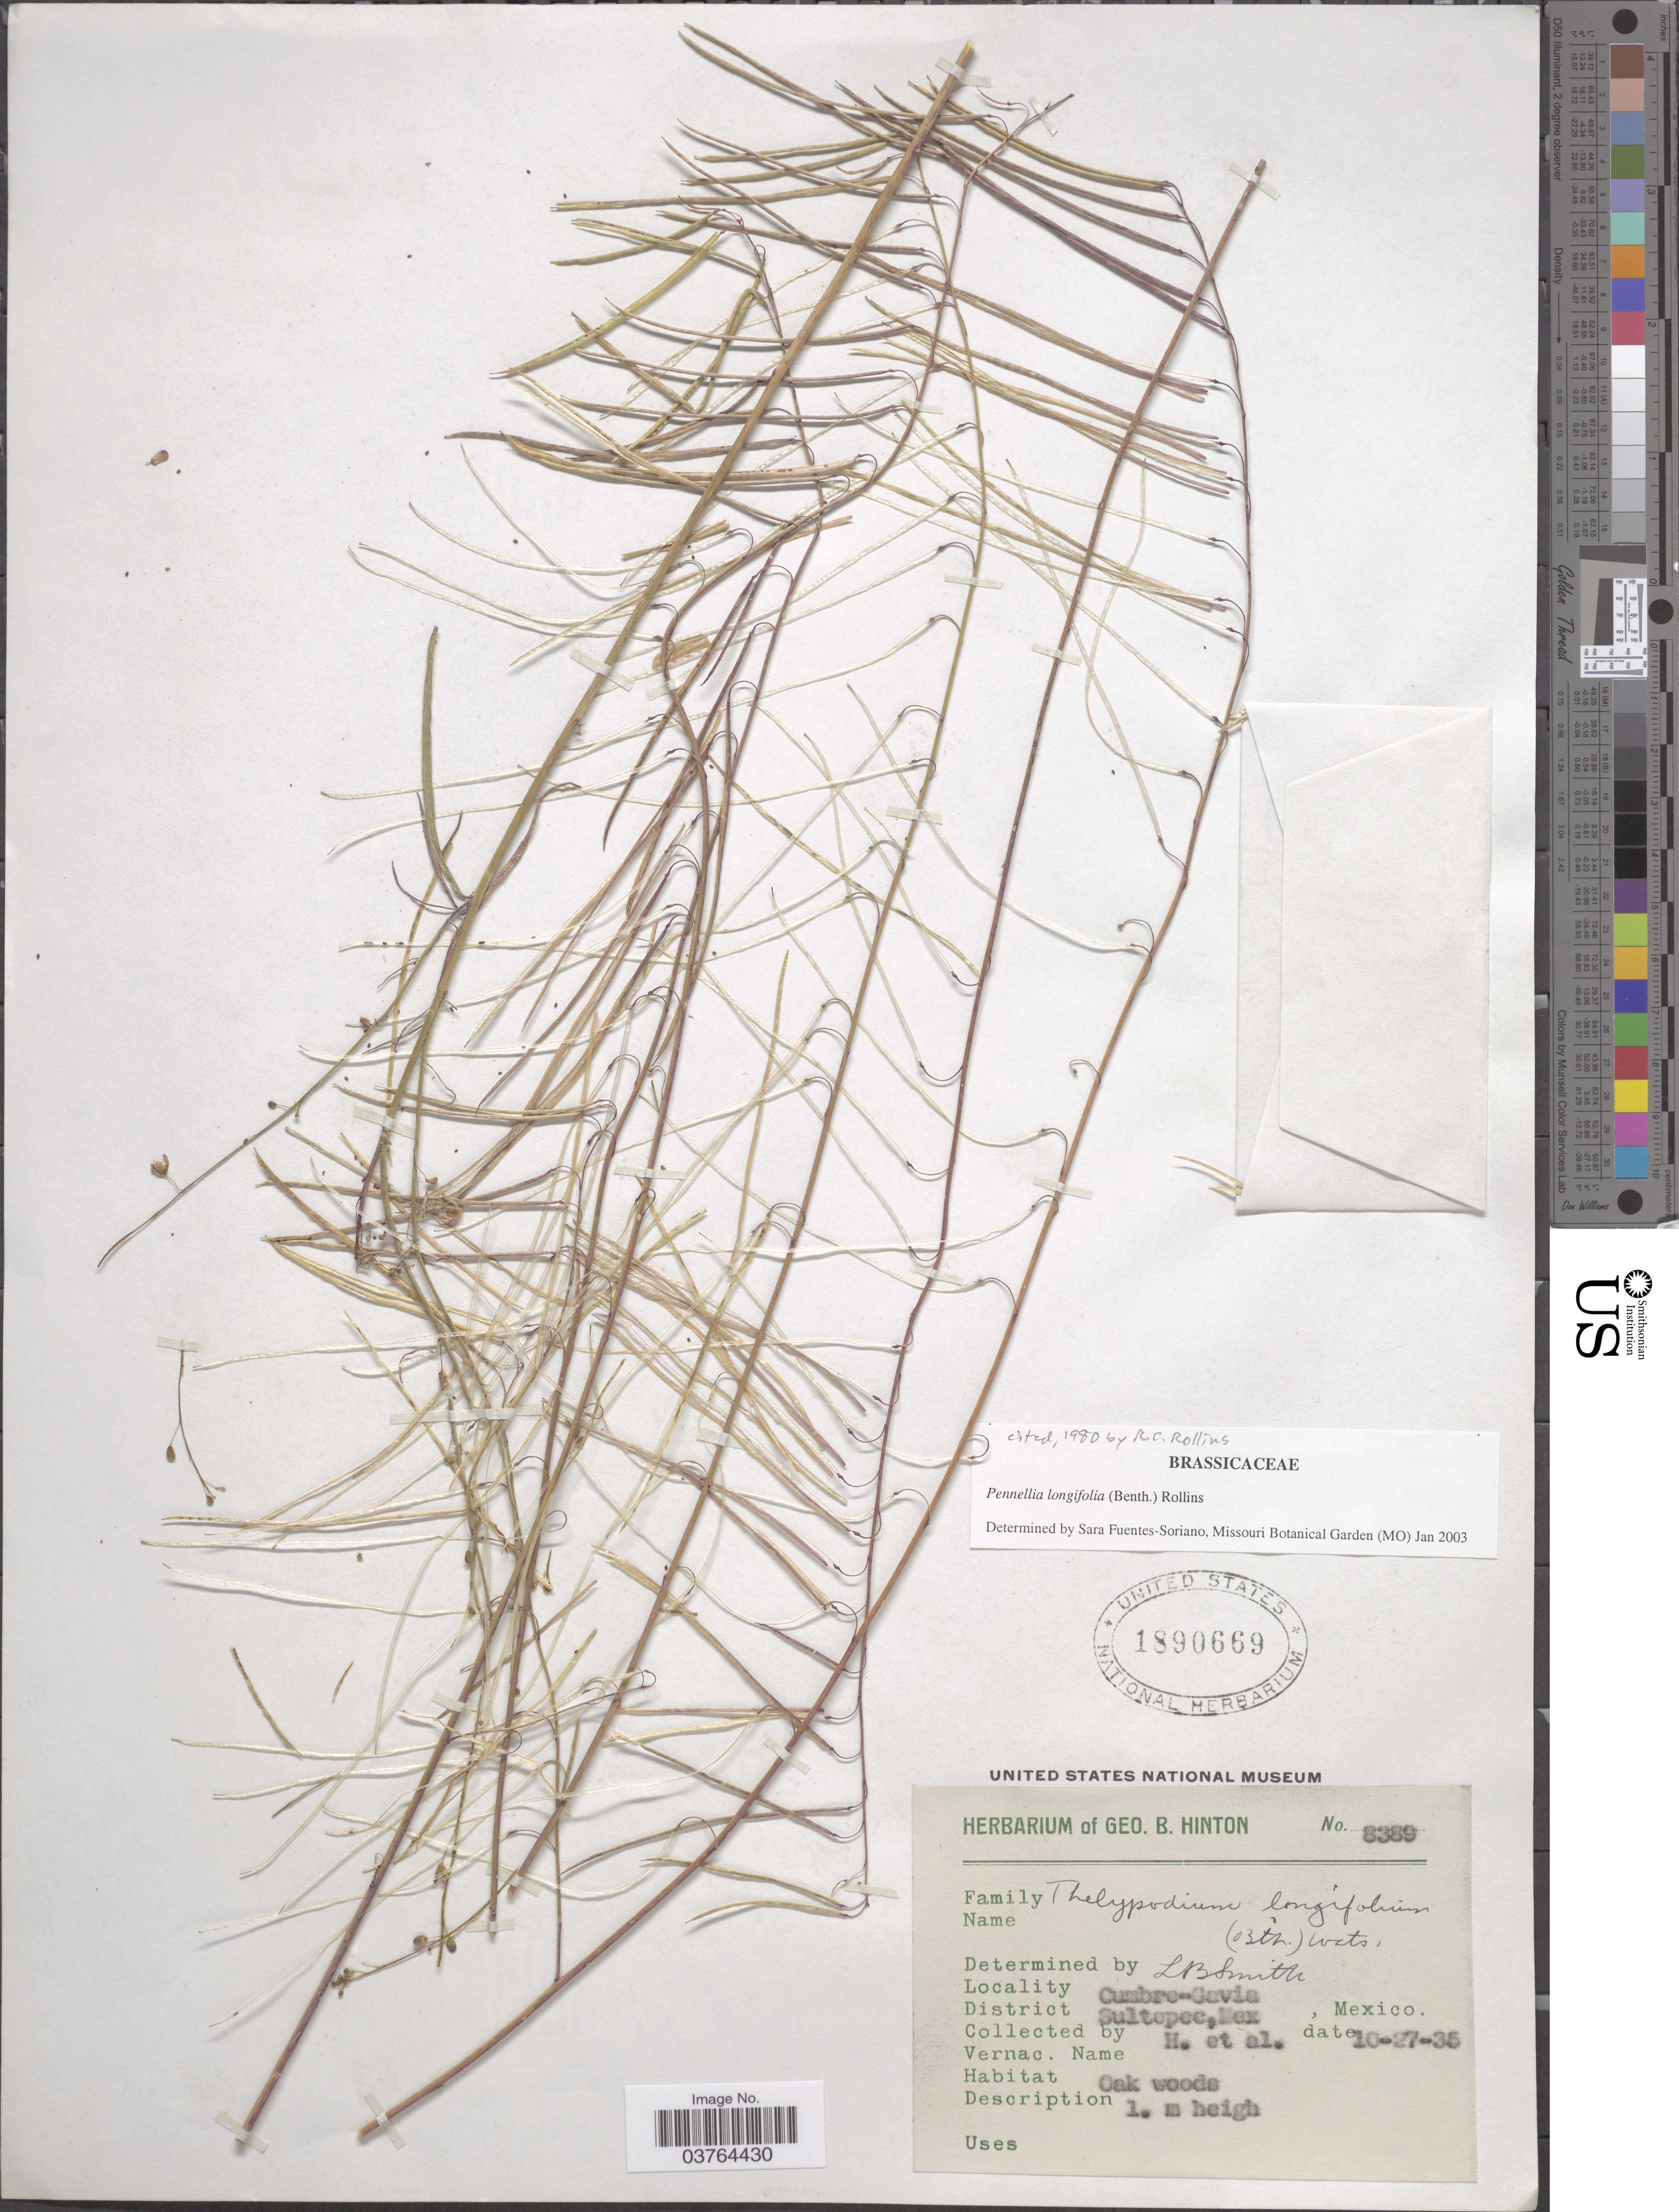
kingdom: Plantae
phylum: Tracheophyta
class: Magnoliopsida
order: Brassicales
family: Brassicaceae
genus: Pennellia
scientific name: Pennellia longifolia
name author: (Benth.) Rollins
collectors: G. B. Hinton & et al.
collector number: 8389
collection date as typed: Transcribed d/m/y: 27/10/35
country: Mexico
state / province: México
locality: Cumbra-Gavia. District Sultepec.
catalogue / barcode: US 1890669